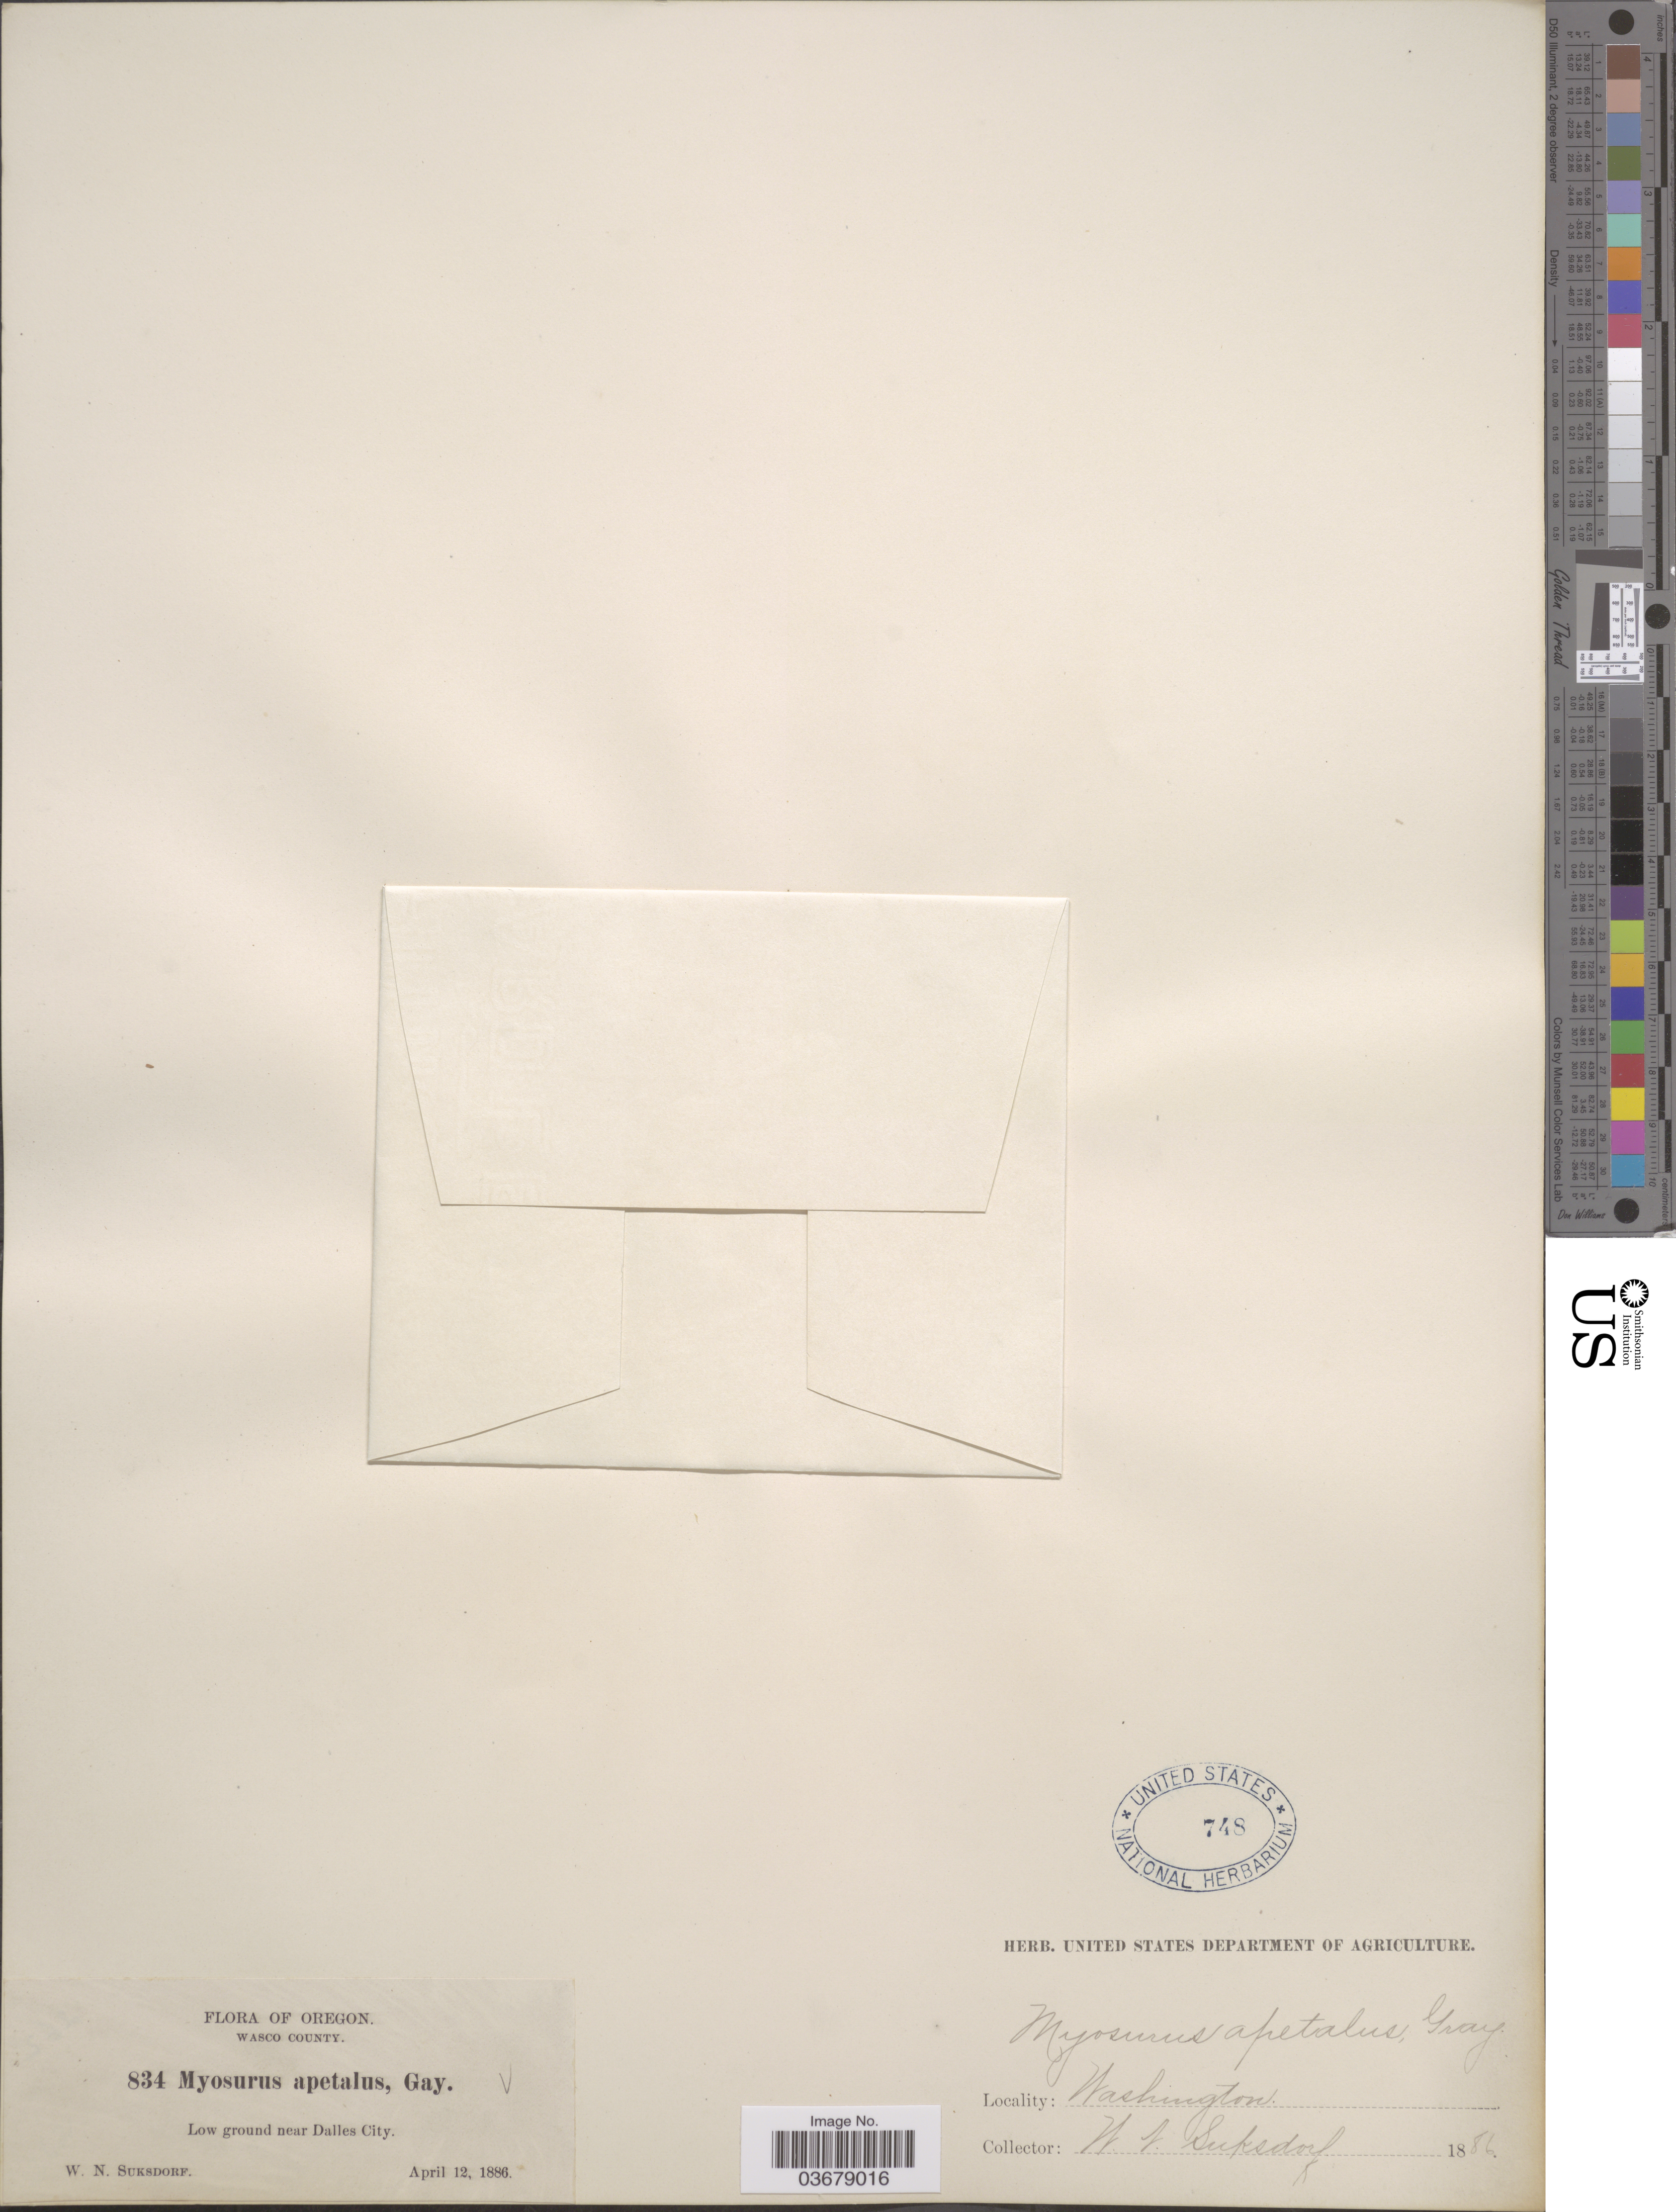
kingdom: Plantae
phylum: Tracheophyta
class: Magnoliopsida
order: Ranunculales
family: Ranunculaceae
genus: Myosurus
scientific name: Myosurus aristatus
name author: Benth.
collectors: W. N. Suksdorf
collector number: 834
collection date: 1886-04-12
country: United States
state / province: Oregon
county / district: Wasco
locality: Wasco County, Low ground near Dalles City.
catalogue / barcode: US 748